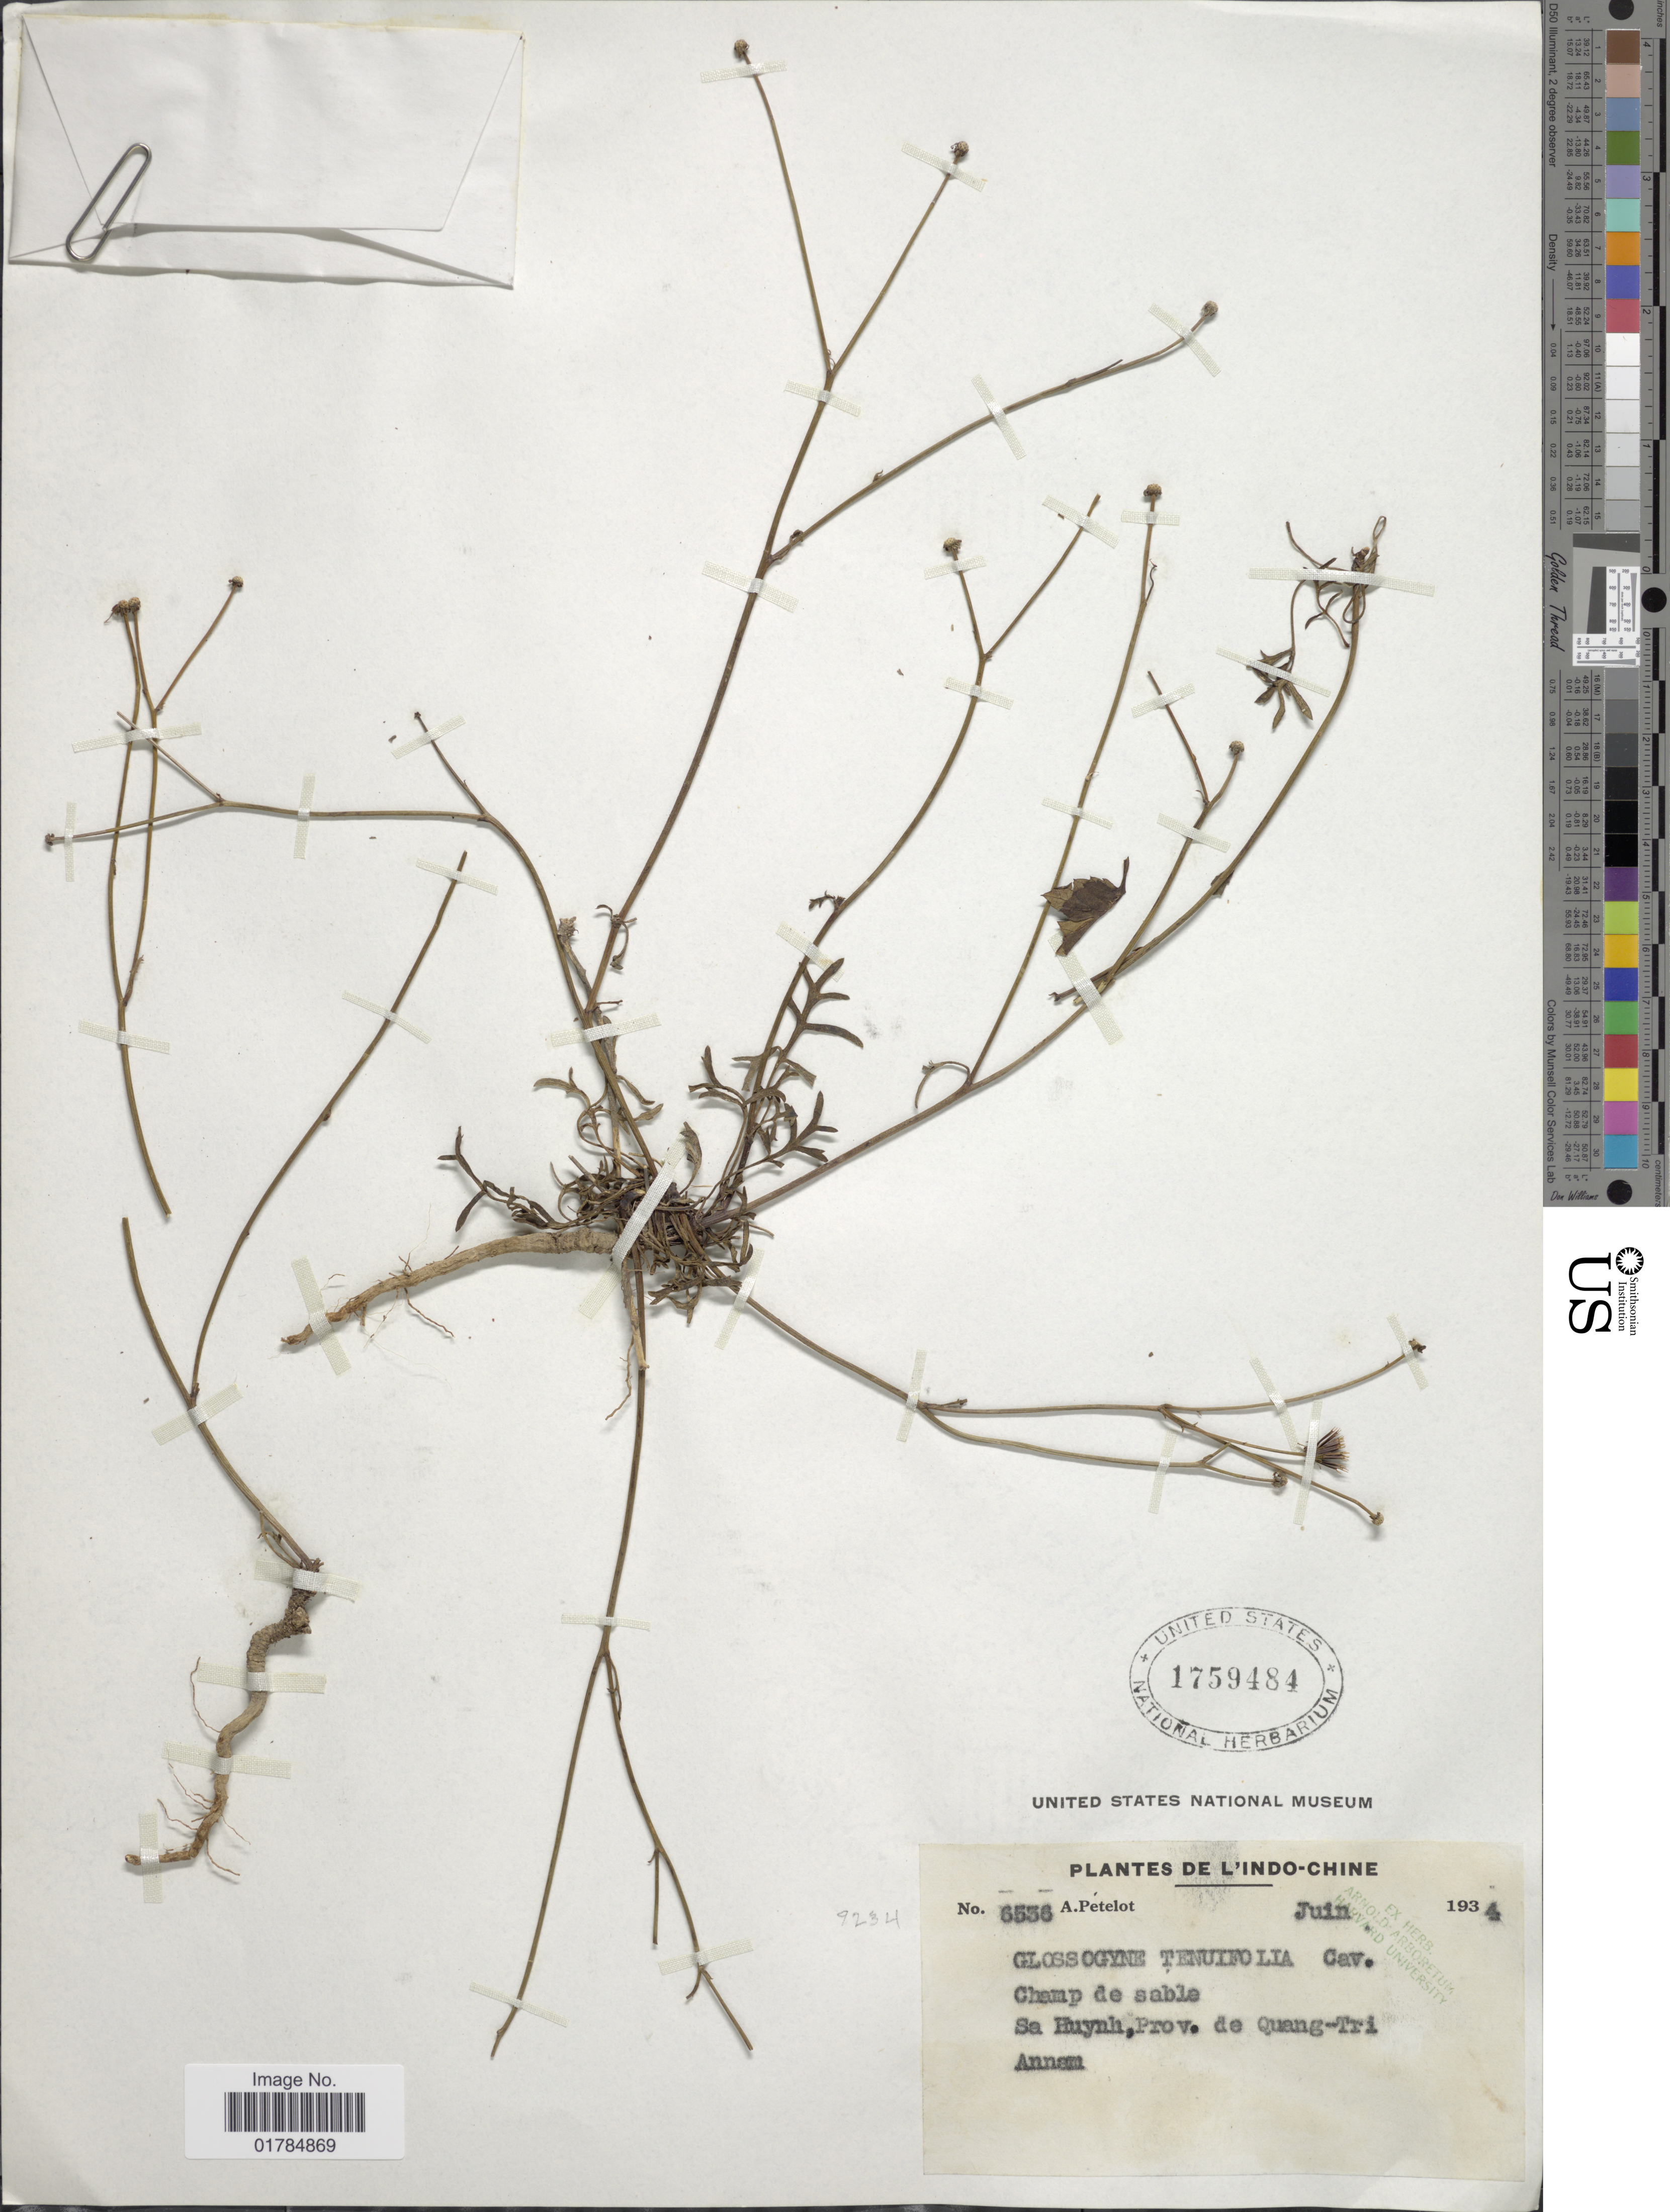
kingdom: Plantae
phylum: Tracheophyta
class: Magnoliopsida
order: Asterales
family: Asteraceae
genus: Glossogyne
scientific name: Glossogyne tenuifolia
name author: (Labill.)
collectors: A. Petelot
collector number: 6536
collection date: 1934-06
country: Vietnam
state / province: Quang Tri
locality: Sa Huynh, Champ de sable.. L'Indo-Chine, Annam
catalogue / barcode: US 1759484